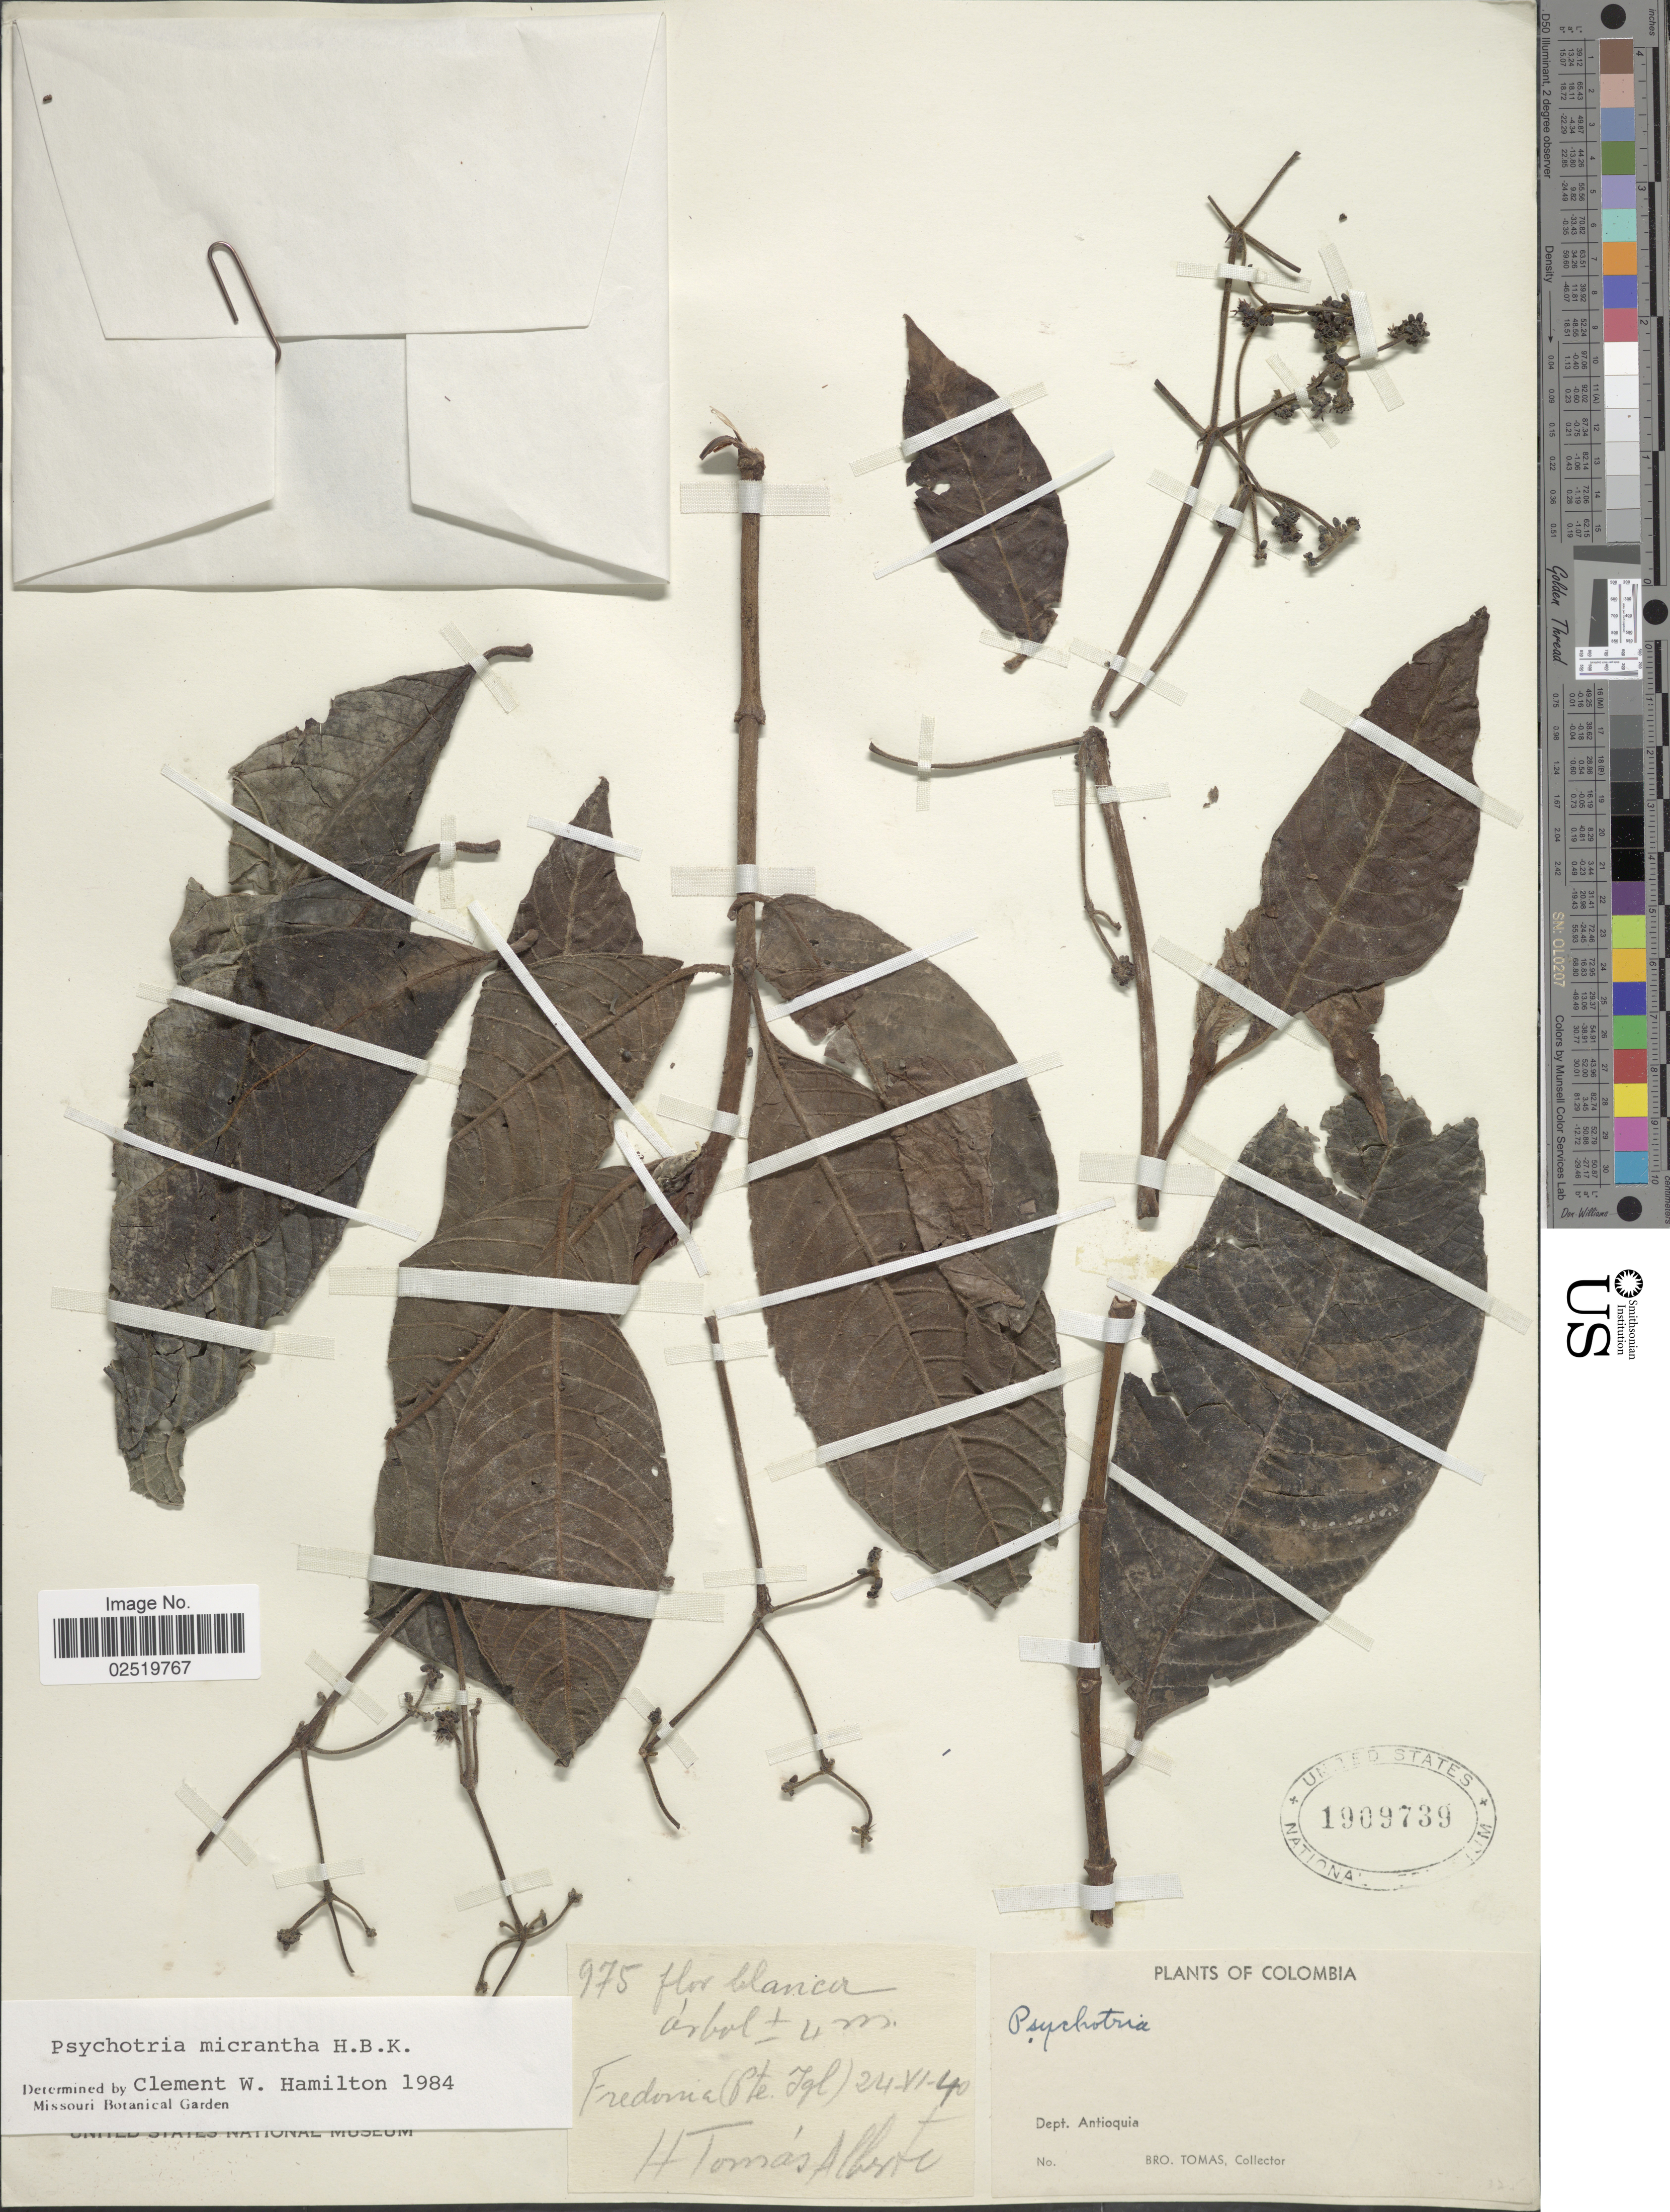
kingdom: Plantae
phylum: Tracheophyta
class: Magnoliopsida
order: Gentianales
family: Rubiaceae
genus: Psychotria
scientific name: Psychotria micrantha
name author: Kunth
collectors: B. Tomas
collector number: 975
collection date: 1940-06-24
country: Colombia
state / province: Antioquia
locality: Fredonia (Pte. Igl)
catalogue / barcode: US 1909739